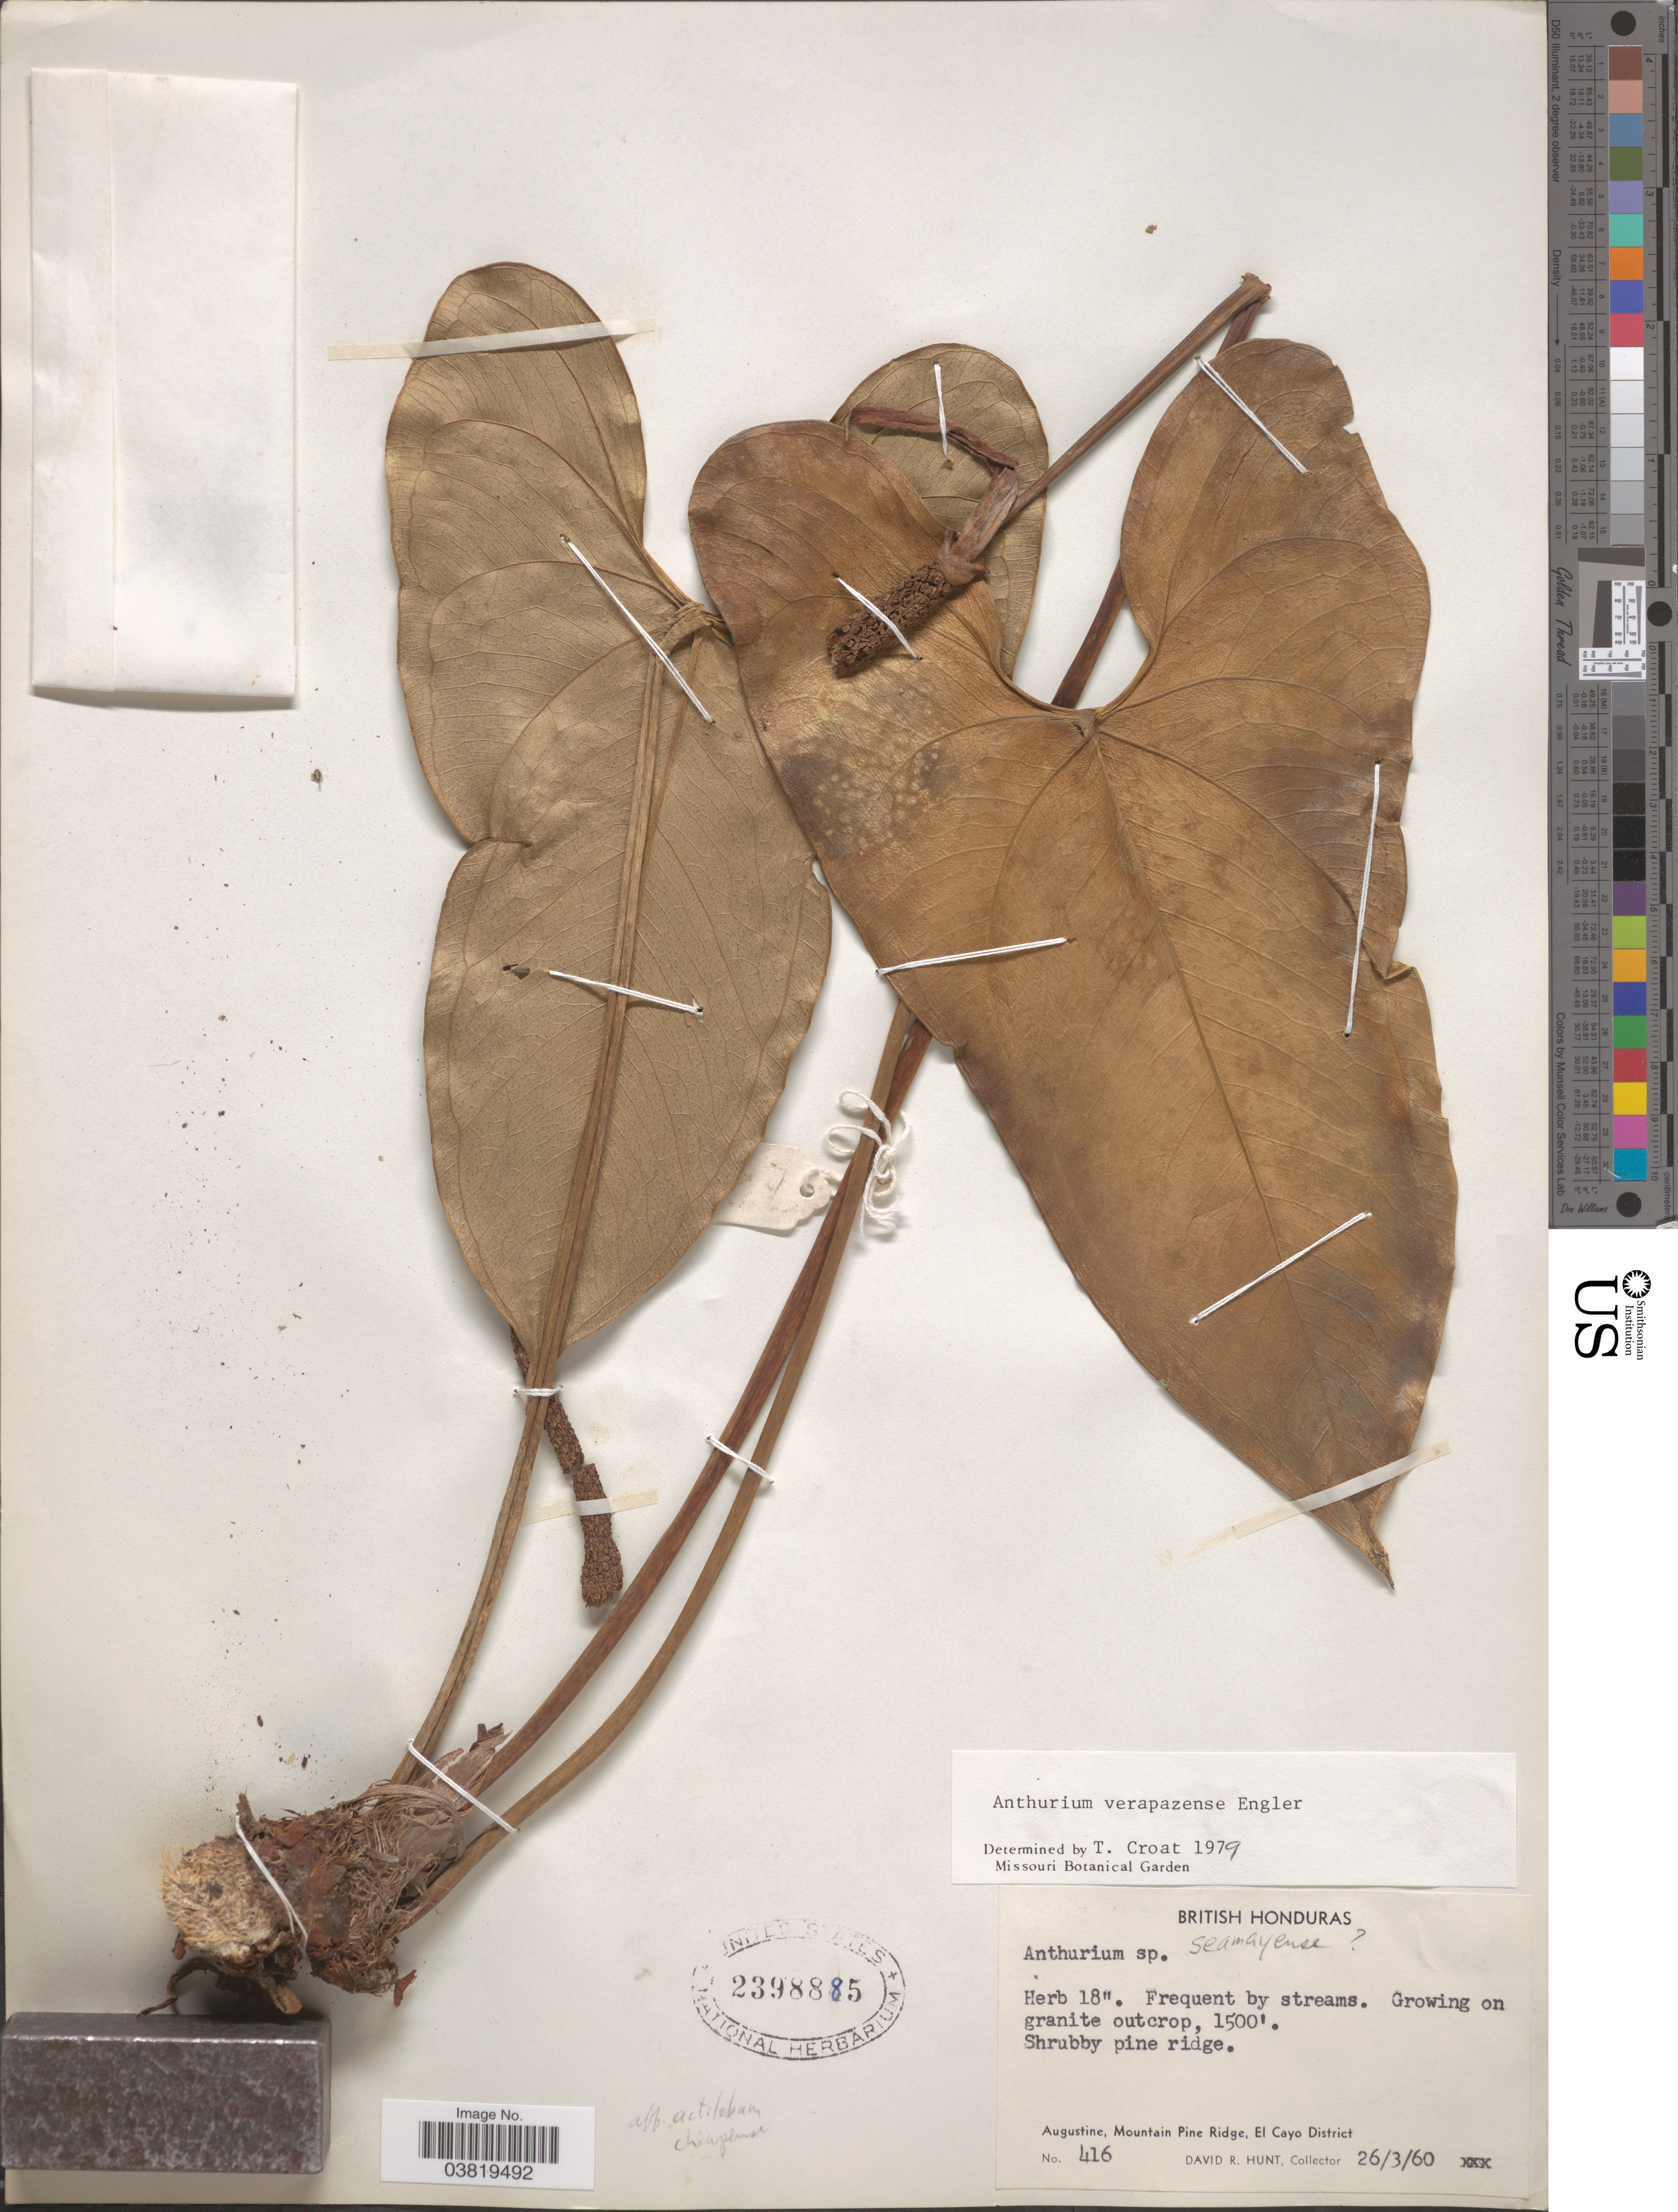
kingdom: Plantae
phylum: Tracheophyta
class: Liliopsida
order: Alismatales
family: Araceae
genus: Anthurium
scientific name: Anthurium verapazense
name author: Engl.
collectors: D. R. Hunt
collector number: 416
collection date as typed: Transcribed d/m/y: 26/3/60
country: Belize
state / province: Cayo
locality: Augustine, Mountain Pine Ridge, El Cayo District.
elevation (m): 457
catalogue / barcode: US 2398885